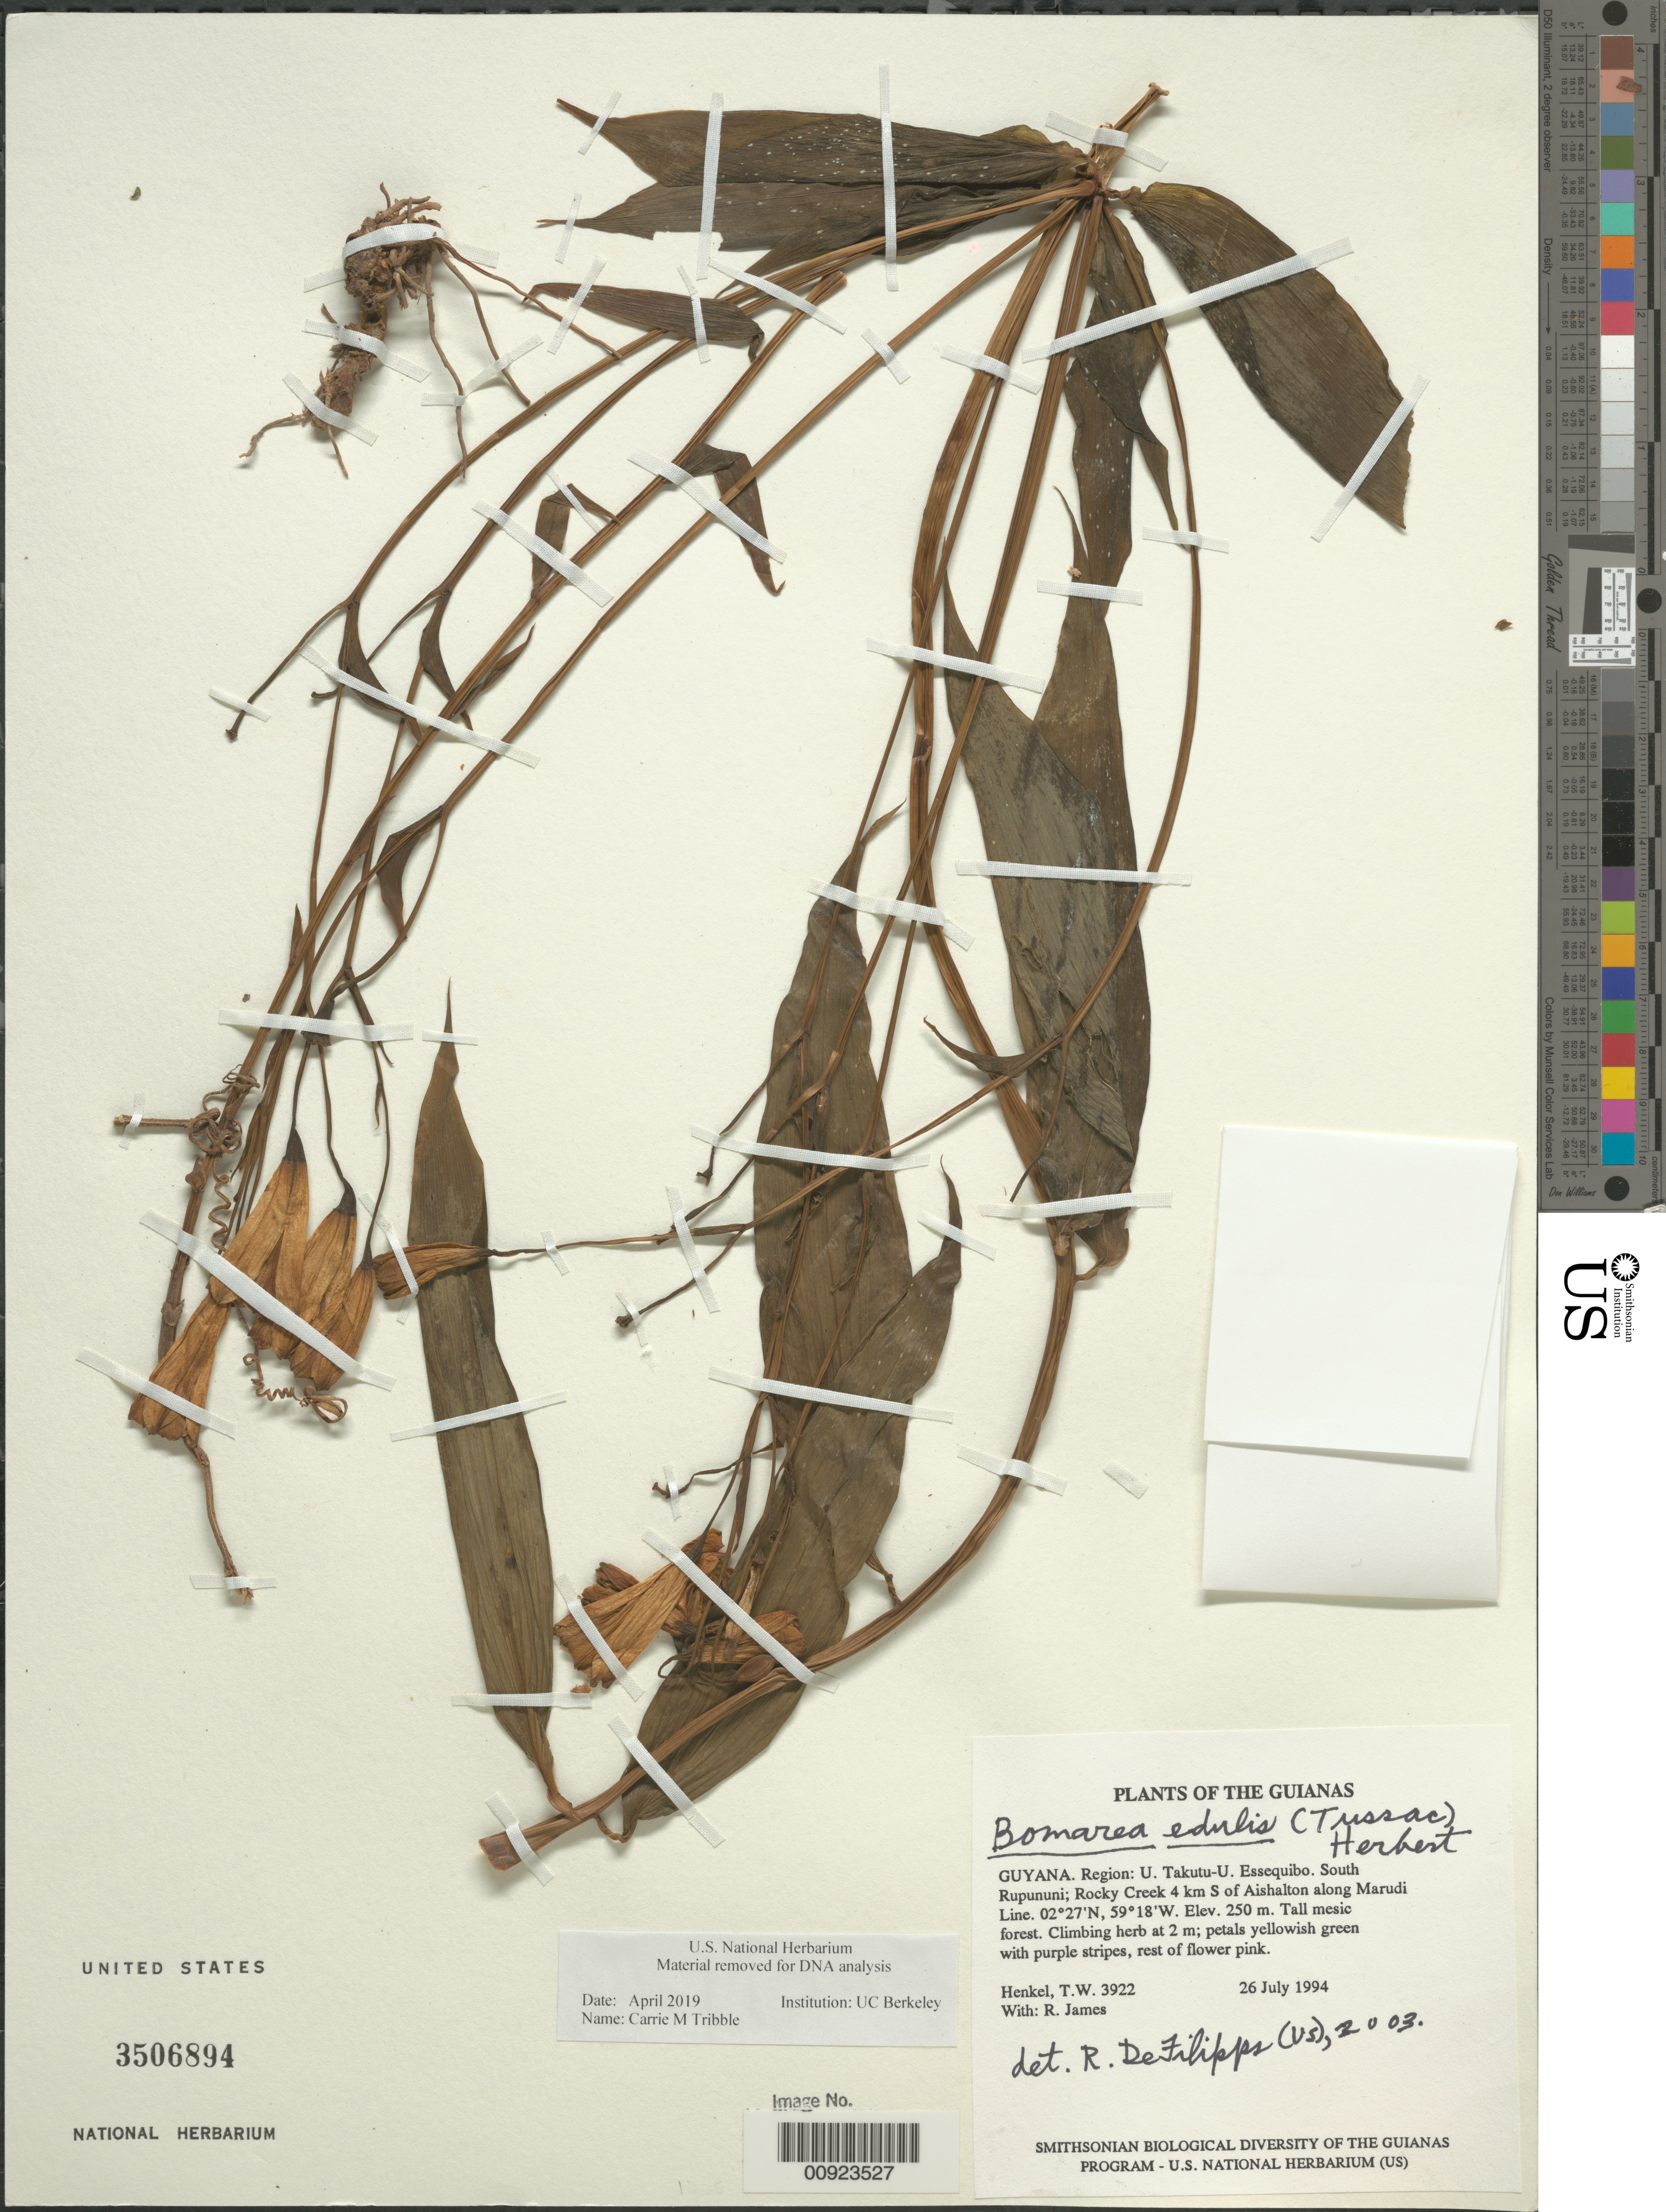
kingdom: Plantae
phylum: Tracheophyta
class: Liliopsida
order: Liliales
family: Alstroemeriaceae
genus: Bomarea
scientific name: Bomarea edulis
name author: (Tussac) Herb.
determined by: DeFilipps, R. A.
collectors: T. Henkel & R. James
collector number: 3922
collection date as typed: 26 July 1994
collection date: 1994-07-26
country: Guyana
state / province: U. Takutu-U. Essequibo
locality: South Rupununi; Rocky Creek 4 km S of Aishalton along Marudi Line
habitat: Tall mesic forest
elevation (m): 250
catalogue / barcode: US 3506894